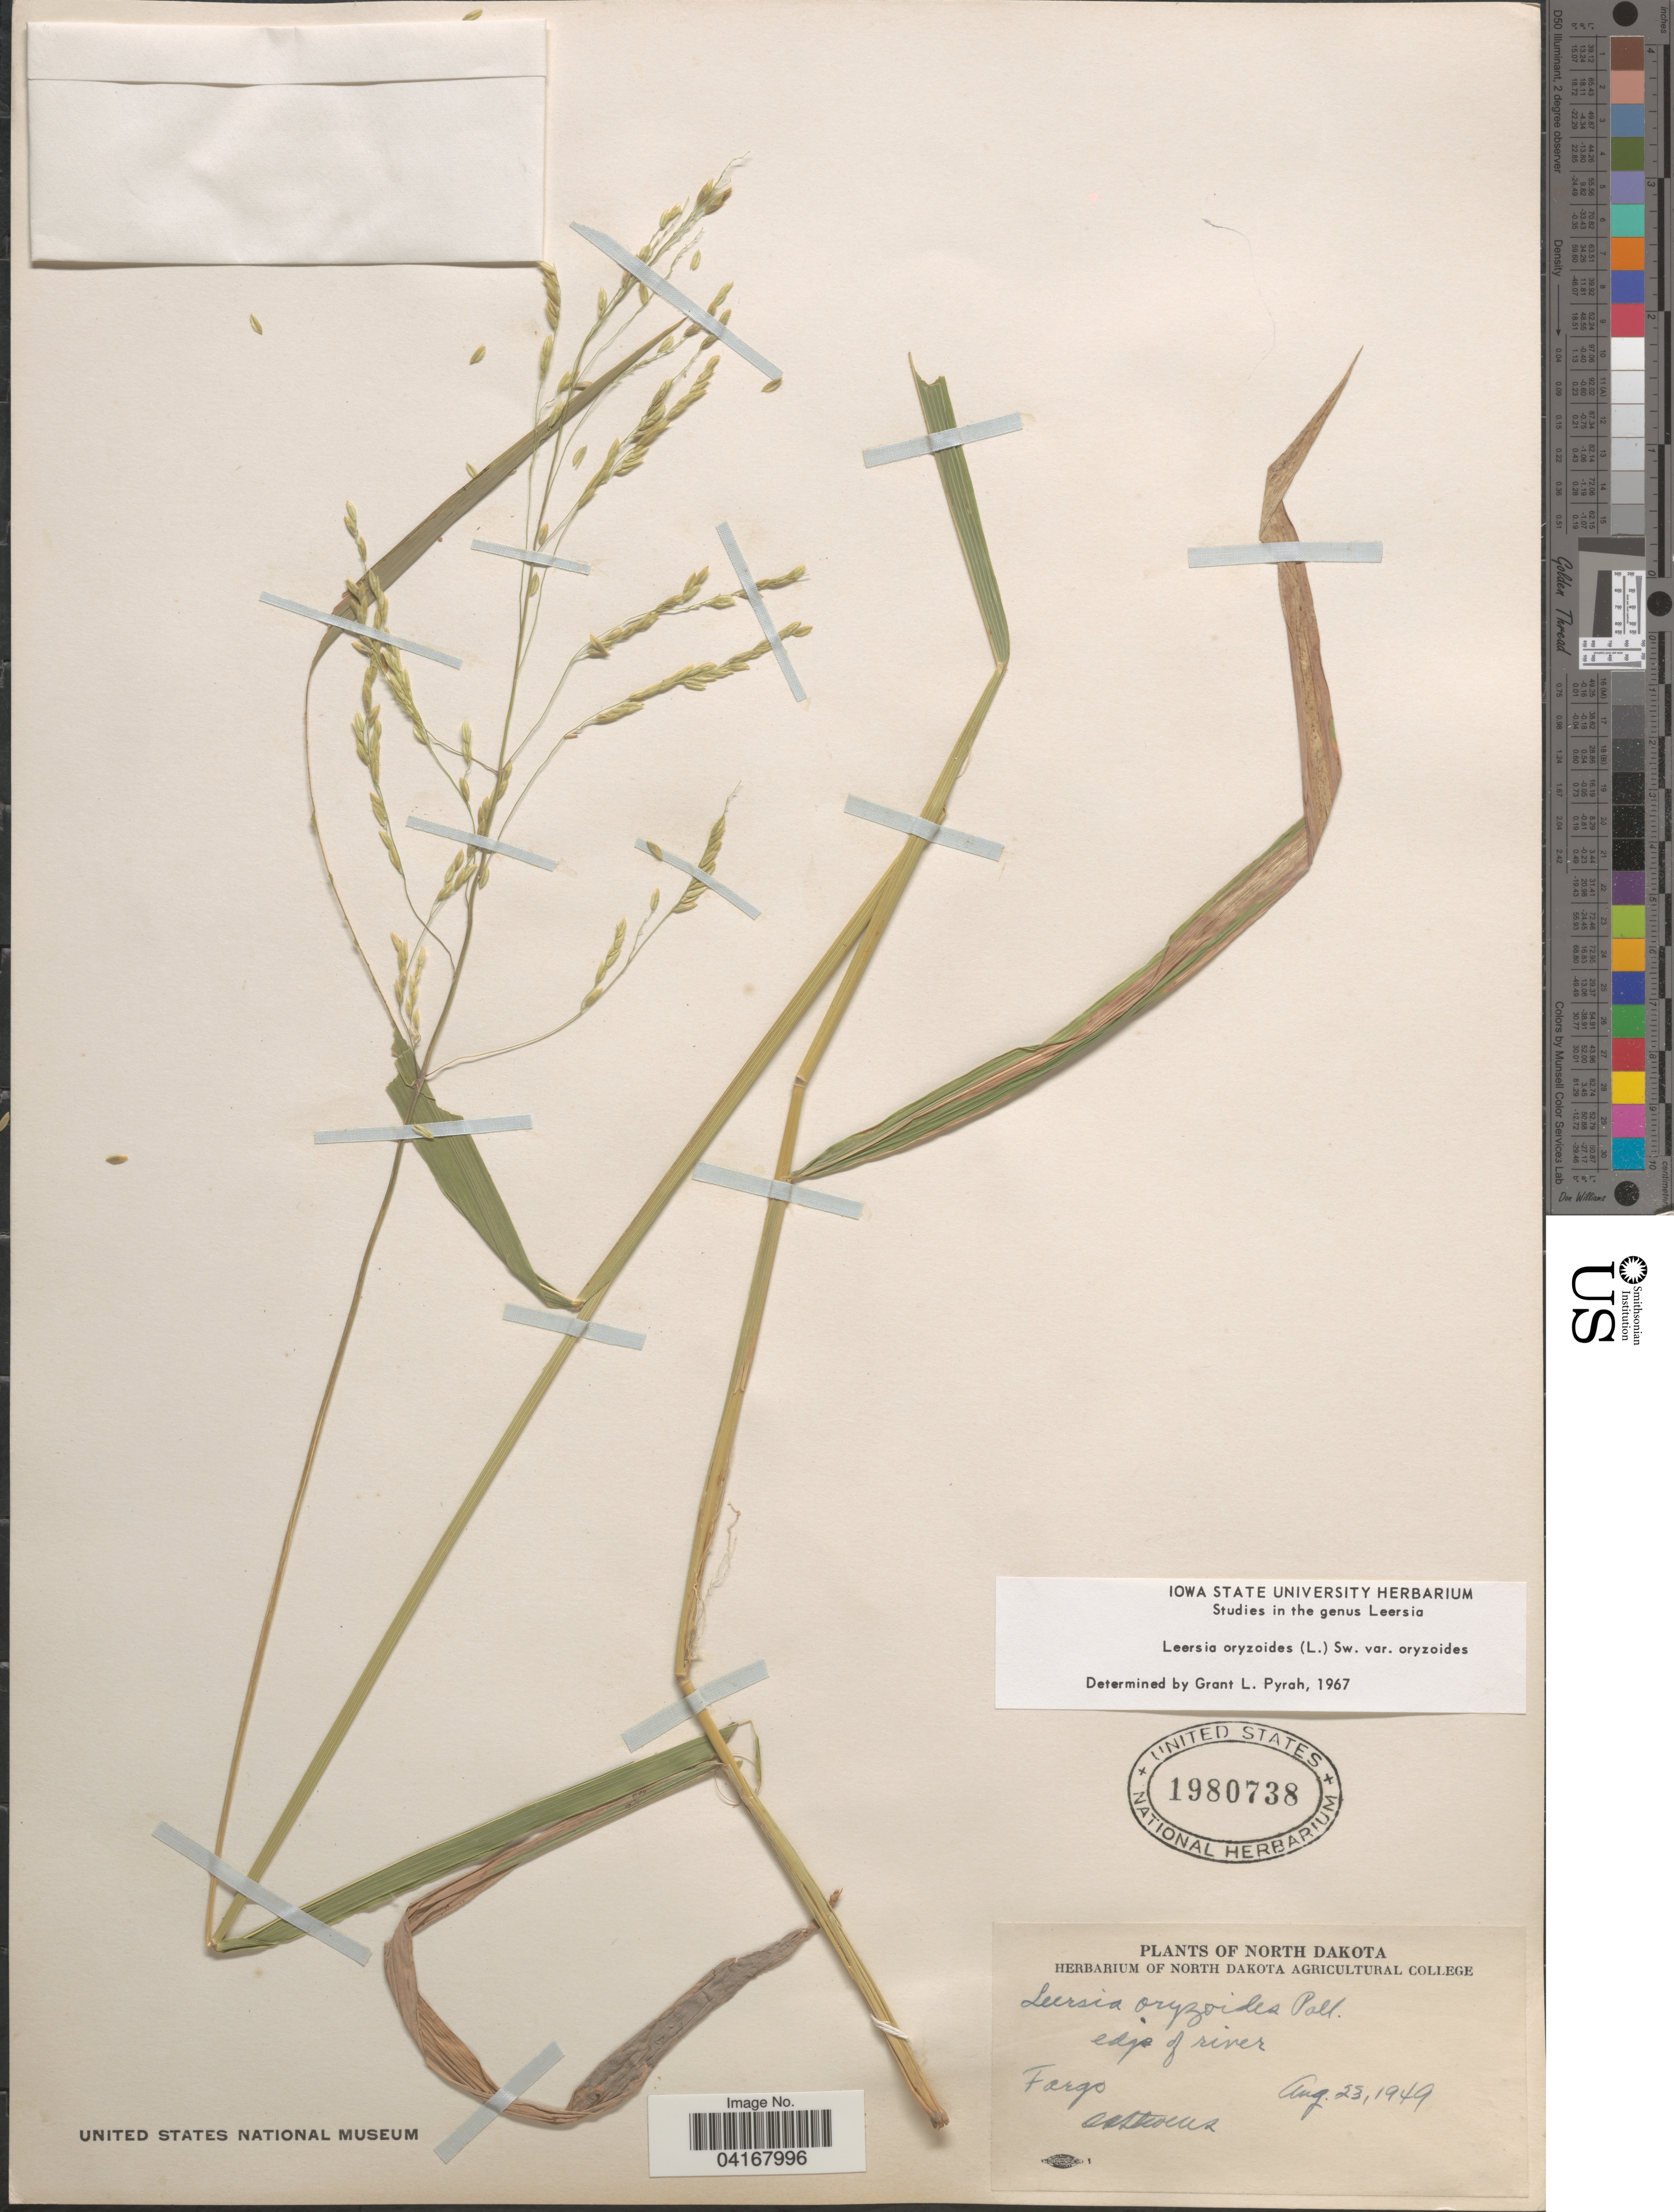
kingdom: Plantae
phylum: Tracheophyta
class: Liliopsida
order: Poales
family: Poaceae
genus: Leersia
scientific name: Leersia oryzoides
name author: (L.) Sw.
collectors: S. Stevens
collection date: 1949-08-23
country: United States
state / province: North Dakota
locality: Fargo.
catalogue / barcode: US 1980738